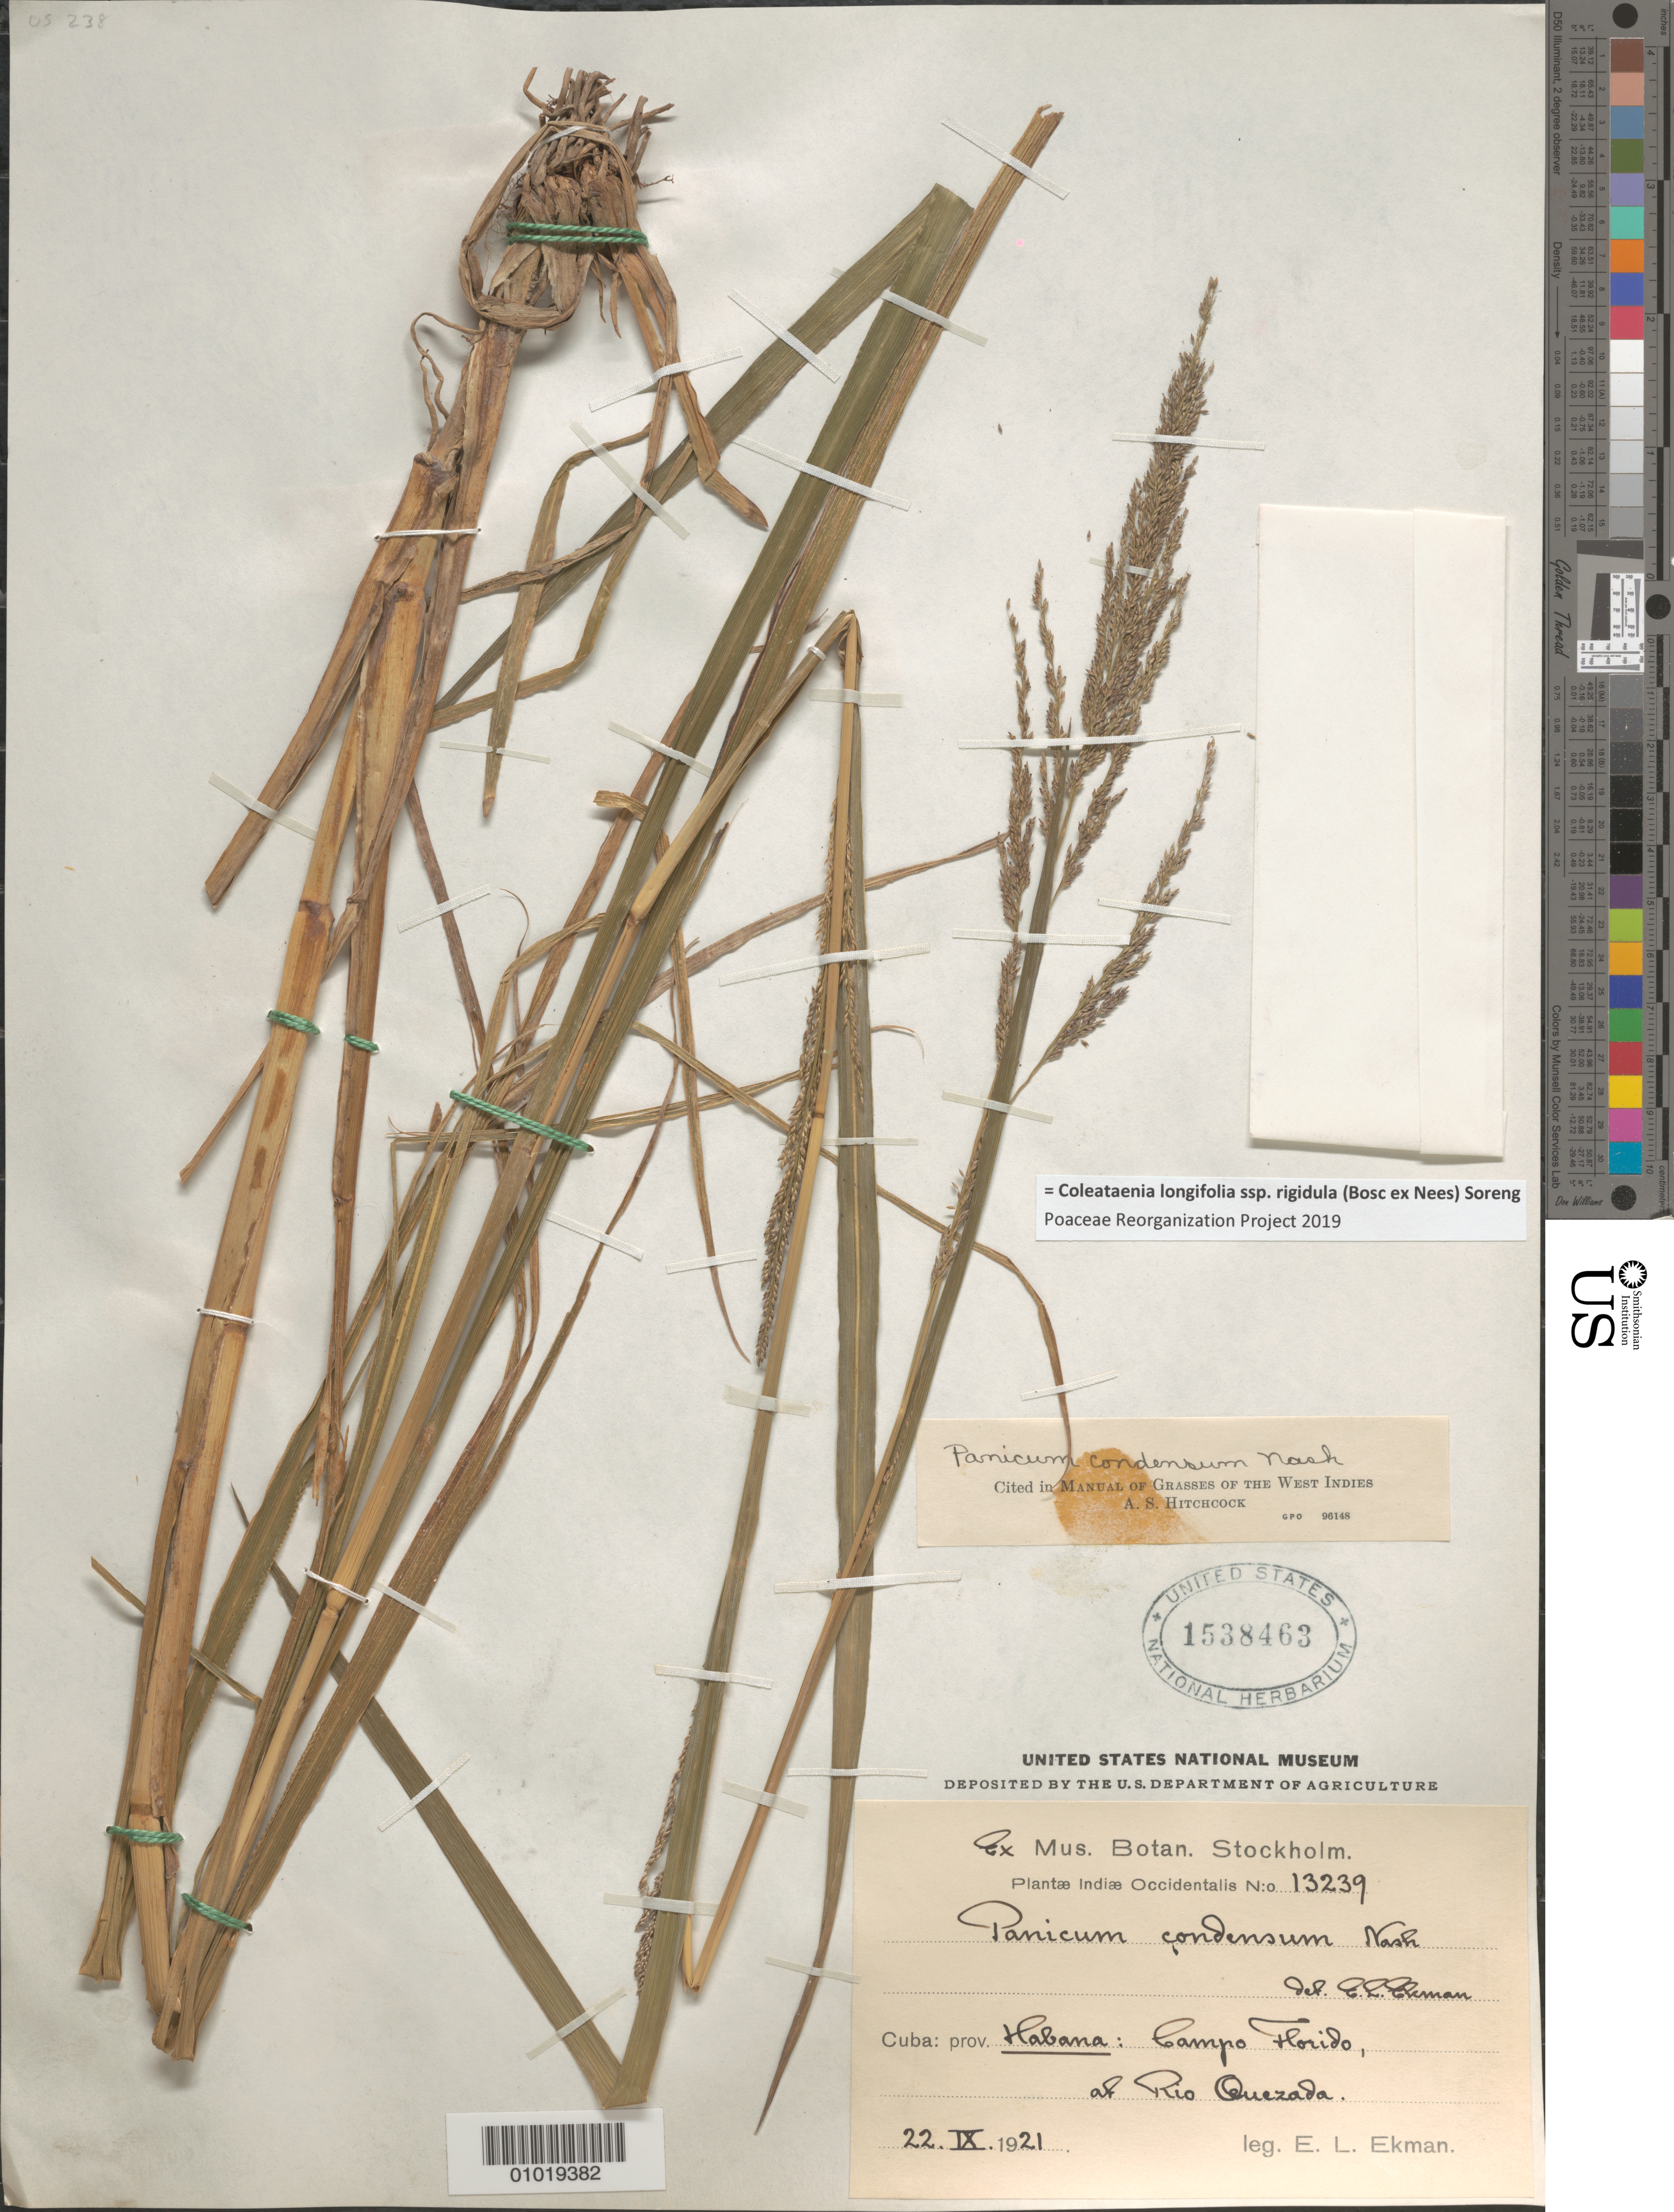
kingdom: Plantae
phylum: Tracheophyta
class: Liliopsida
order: Poales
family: Poaceae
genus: Panicum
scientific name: Panicum condensum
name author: Nash ex Small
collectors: E. L. Ekman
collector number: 13239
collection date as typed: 22 Sep 1921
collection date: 1921-09-22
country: Cuba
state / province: La Habana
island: Cuba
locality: Campo Florido, at Rio Quezada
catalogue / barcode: US 1538463